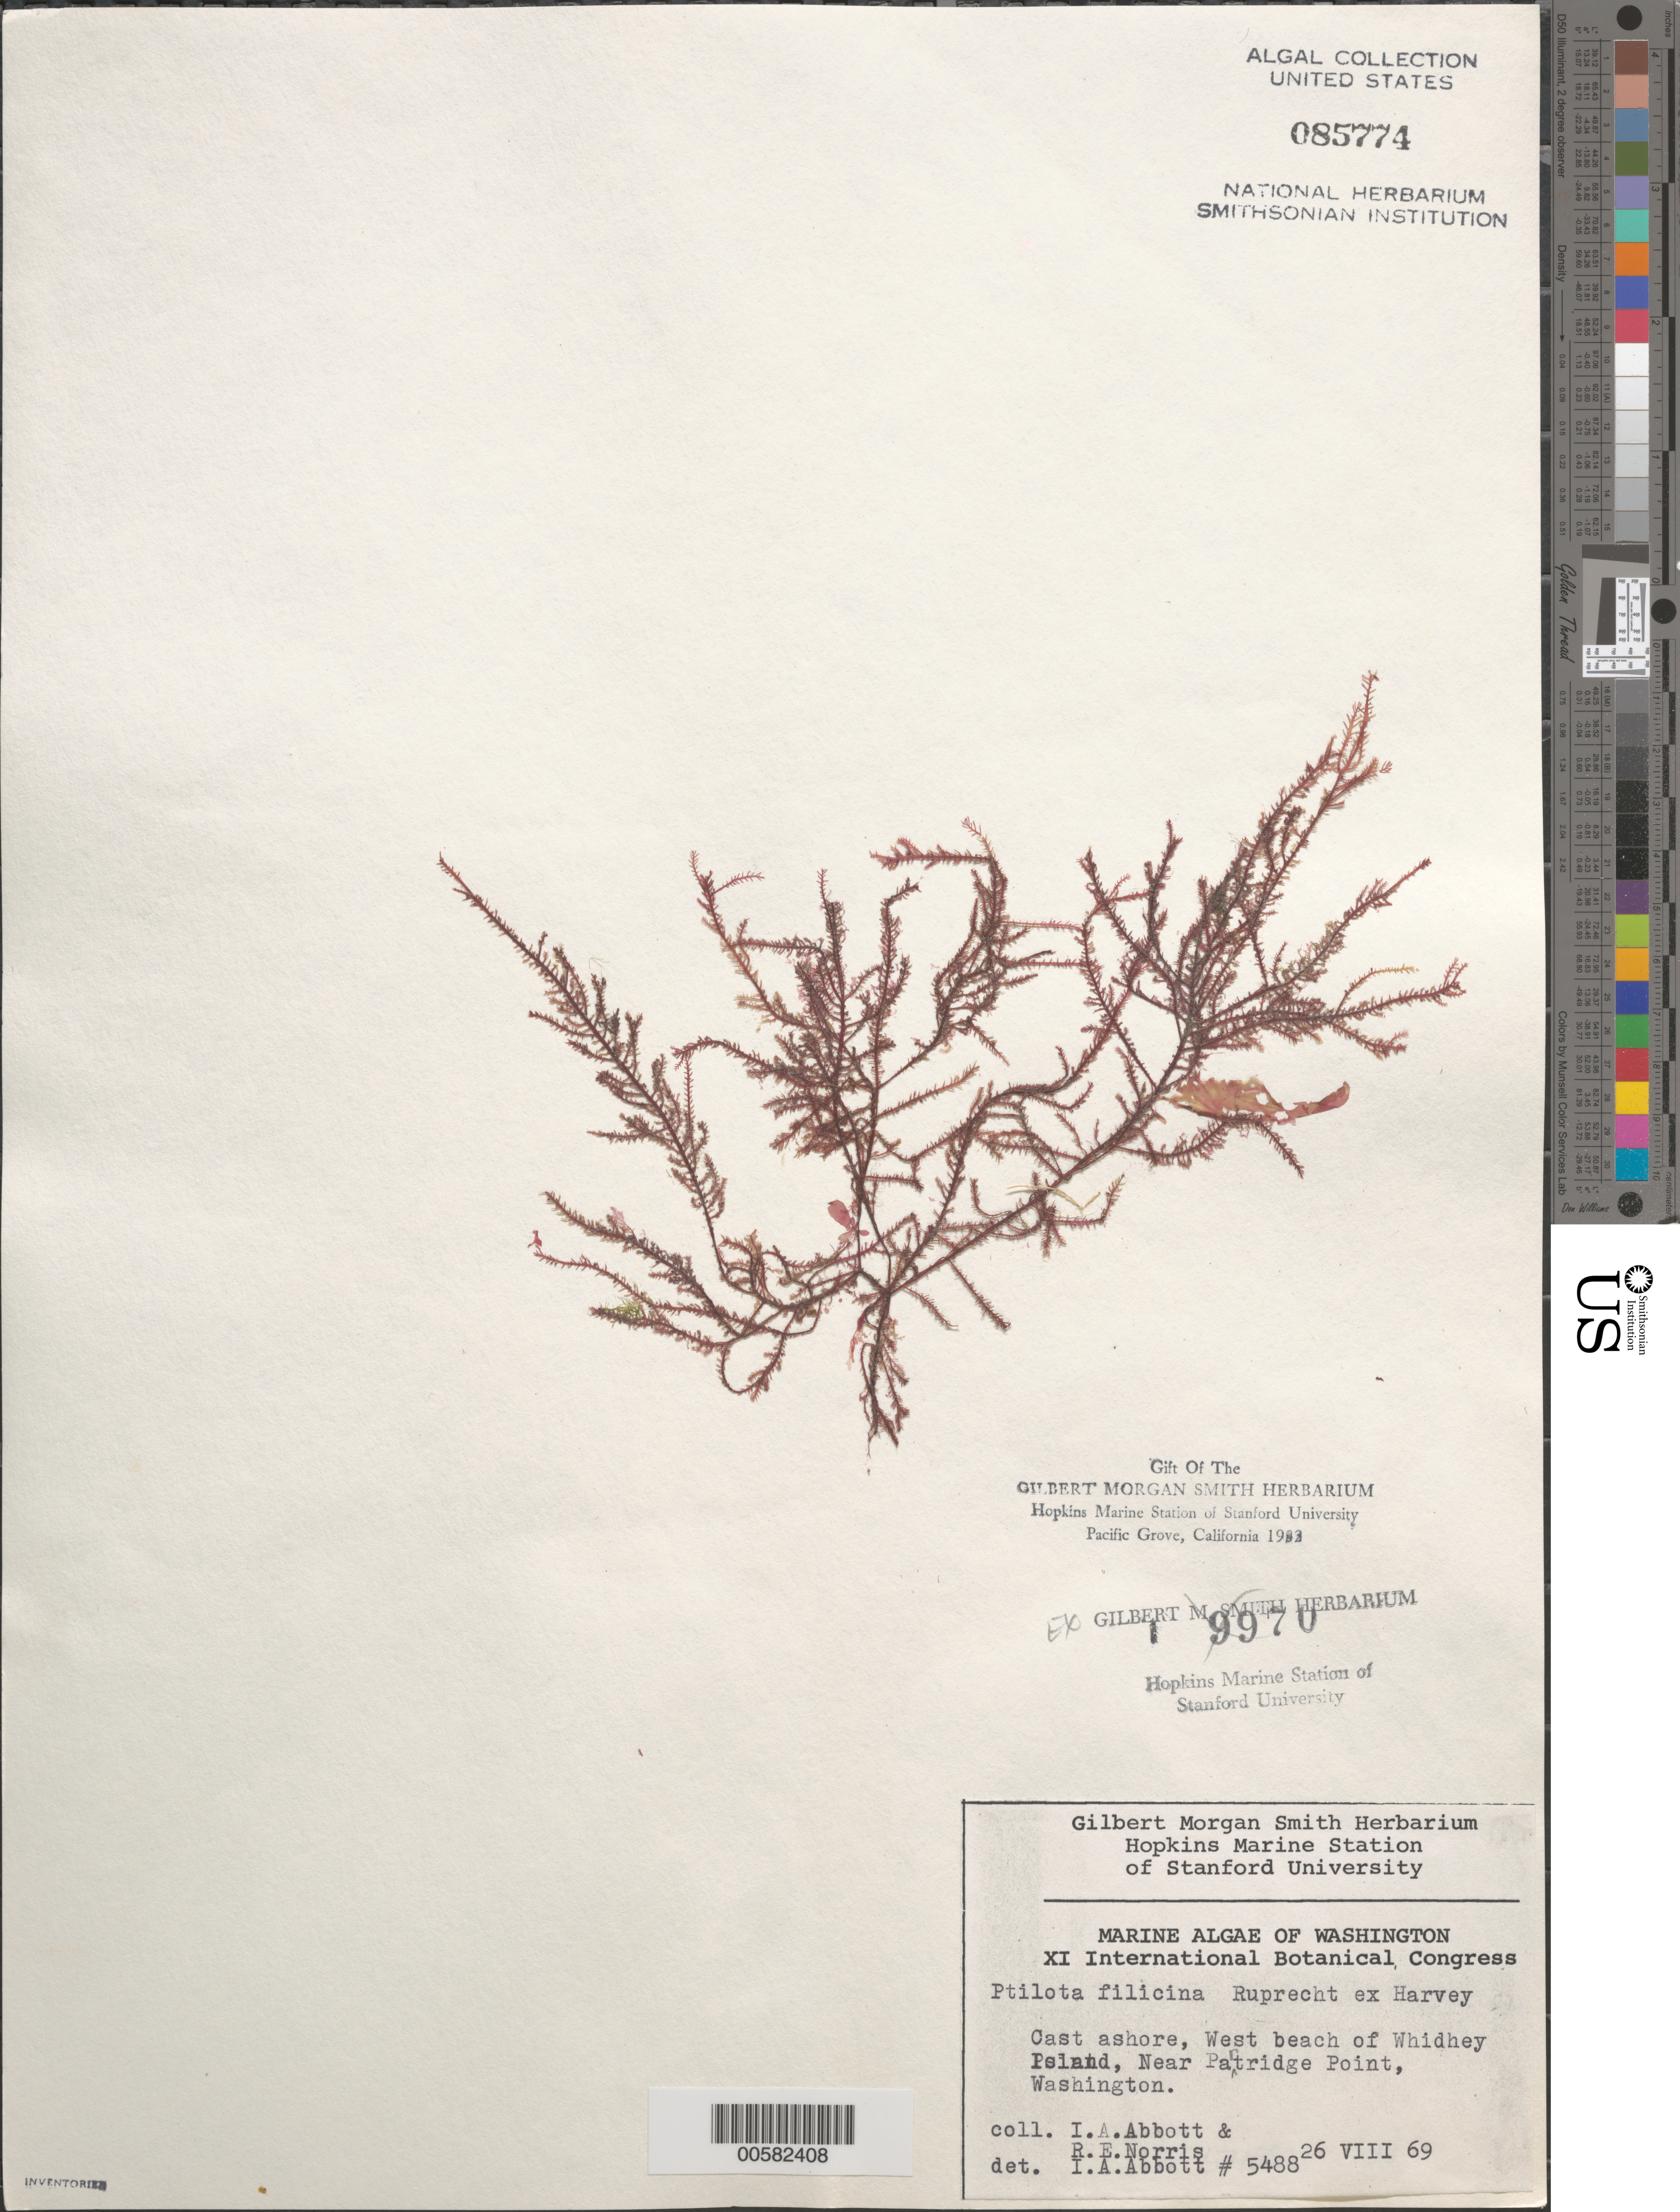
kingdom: Plantae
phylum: Rhodophyta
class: Florideophyceae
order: Ceramiales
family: Wrangeliaceae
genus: Ptilota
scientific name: Ptilota filicina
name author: J. Agardh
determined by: Abbott, Isabella A.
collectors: I. A. Abbott & R. E. Norris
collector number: IAA 5488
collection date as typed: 26 Aug 1969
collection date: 1969-08-26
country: United States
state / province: Washington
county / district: Island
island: Whidbey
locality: West Beach near Partridge Point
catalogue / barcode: US 85774